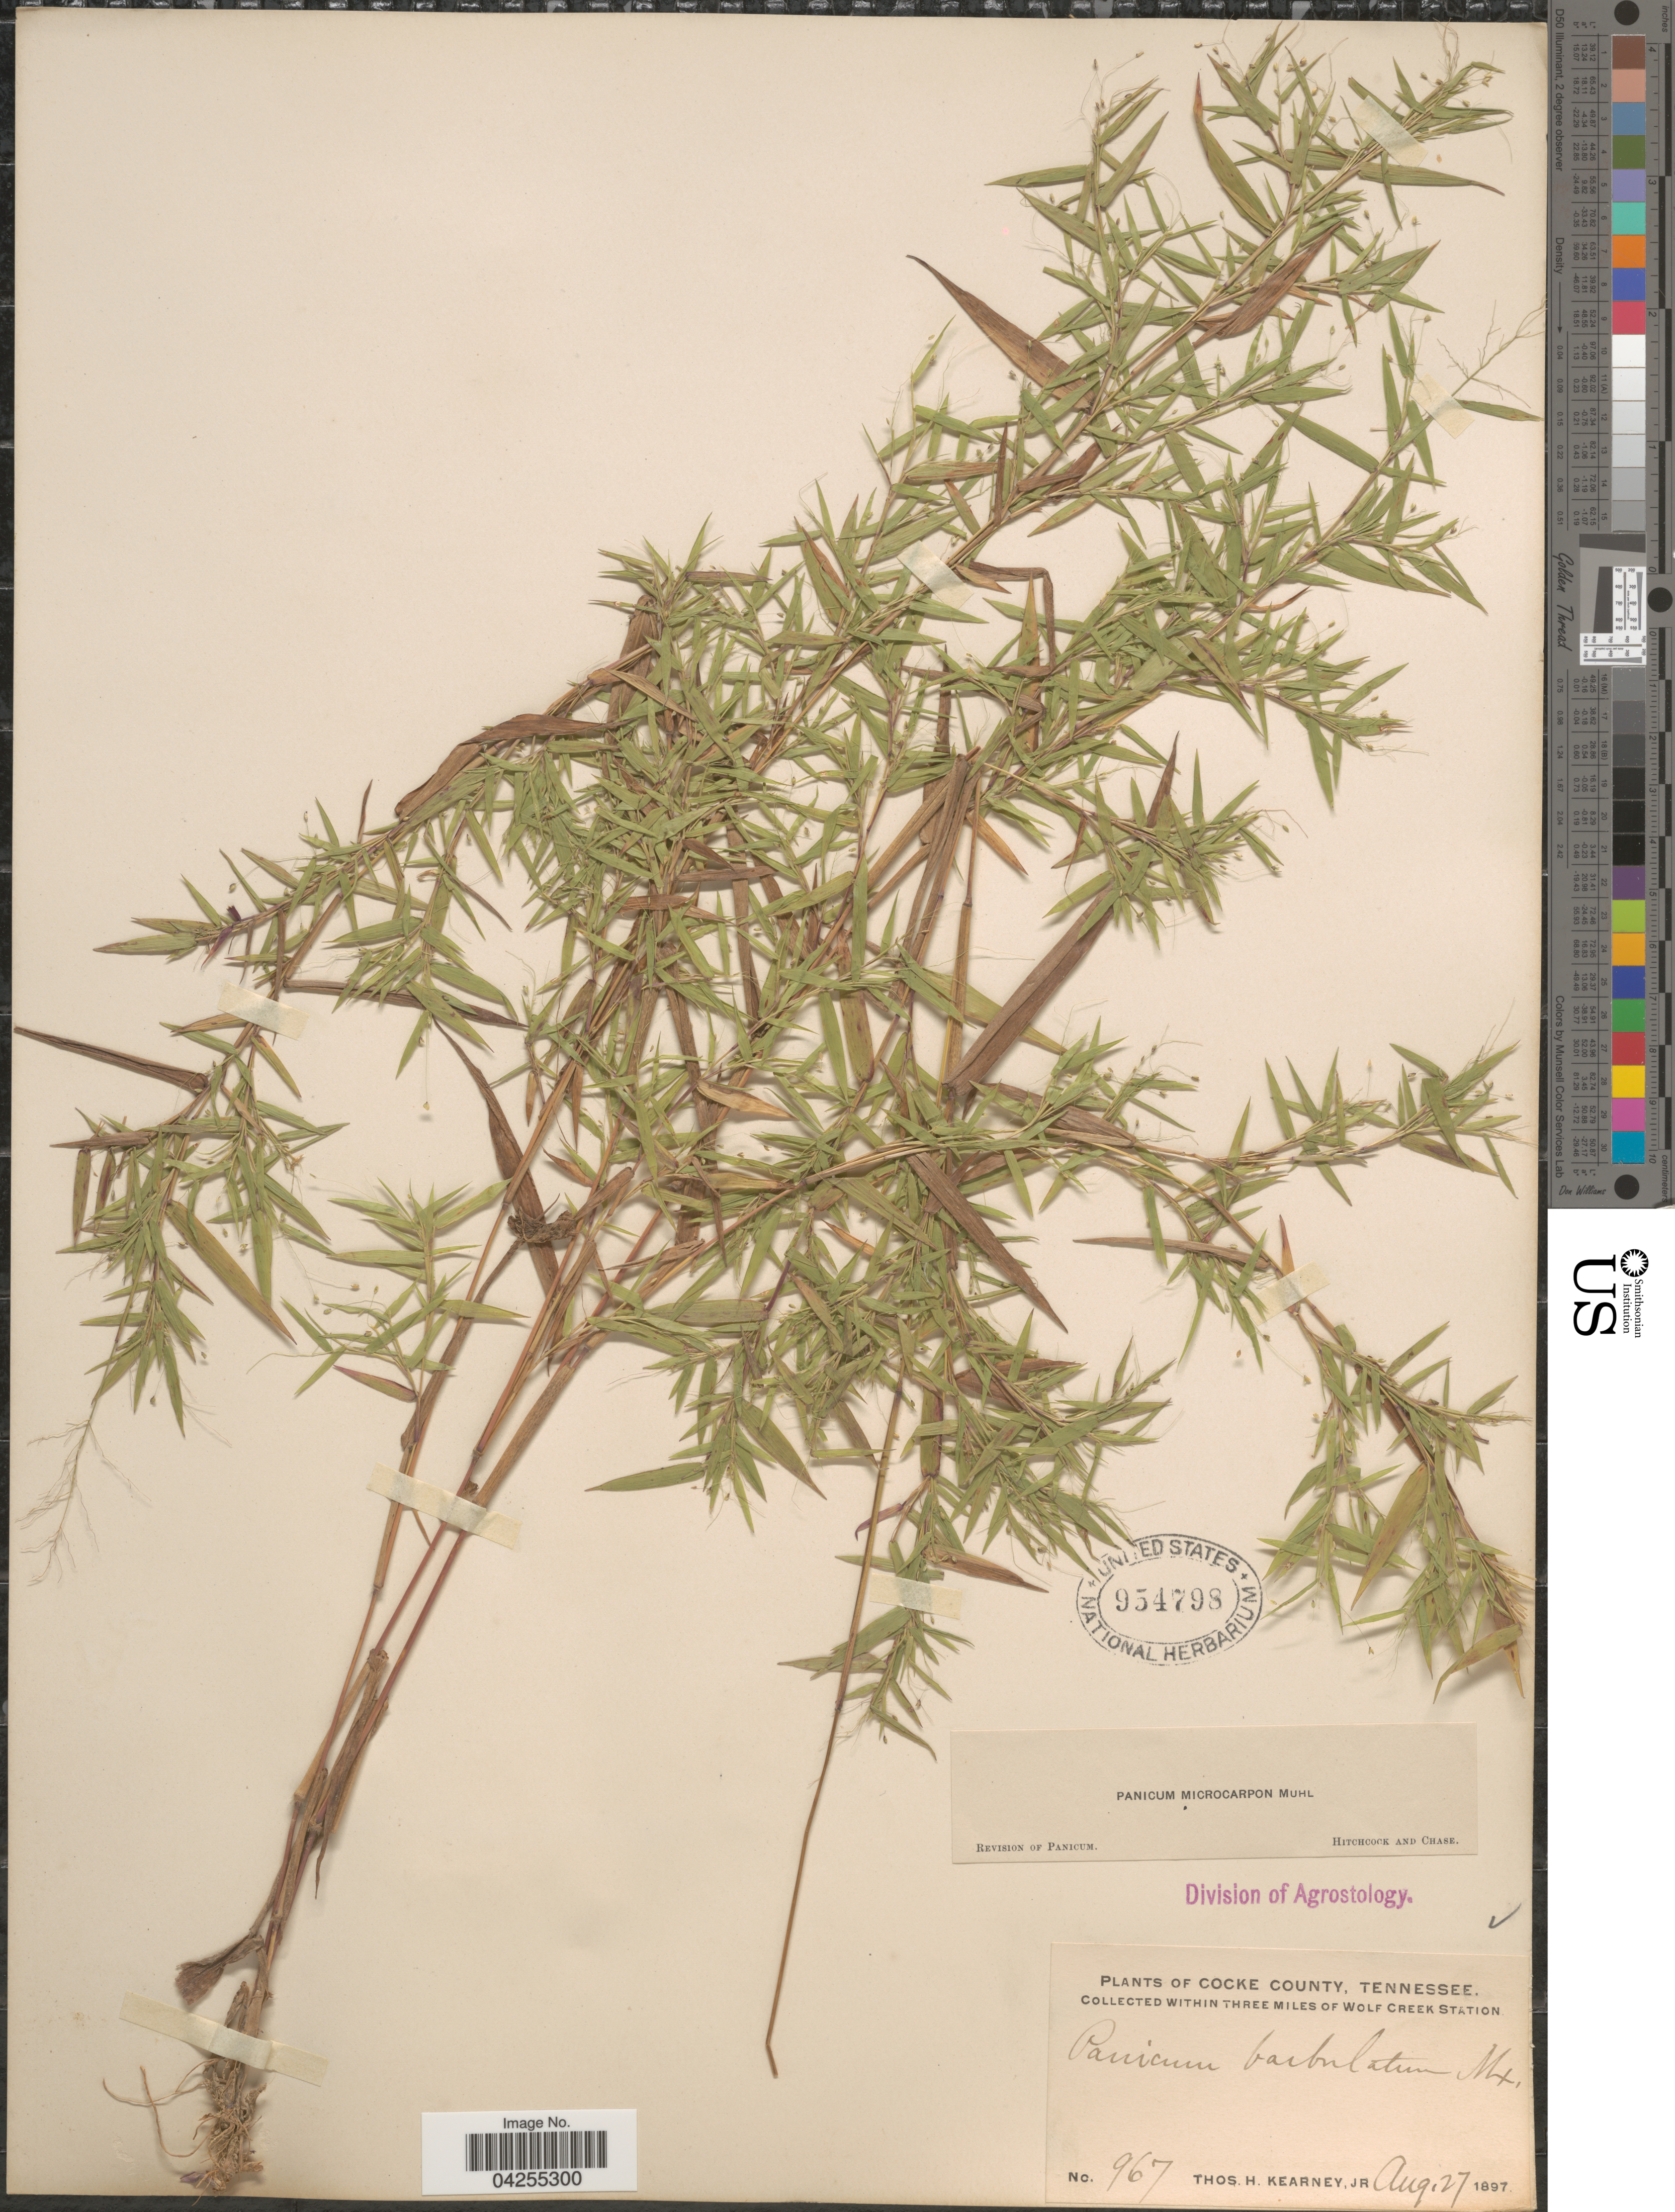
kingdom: Plantae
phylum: Tracheophyta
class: Liliopsida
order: Poales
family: Poaceae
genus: Dichanthelium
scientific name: Dichanthelium dichotomum var. dichotomum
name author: (L.) Gould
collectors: T. H. Kearney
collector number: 967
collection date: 1897-08-27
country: United States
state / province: Tennessee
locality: Cocke County. Within Three Miles Of Wolf Creek Station.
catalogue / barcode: US 954798